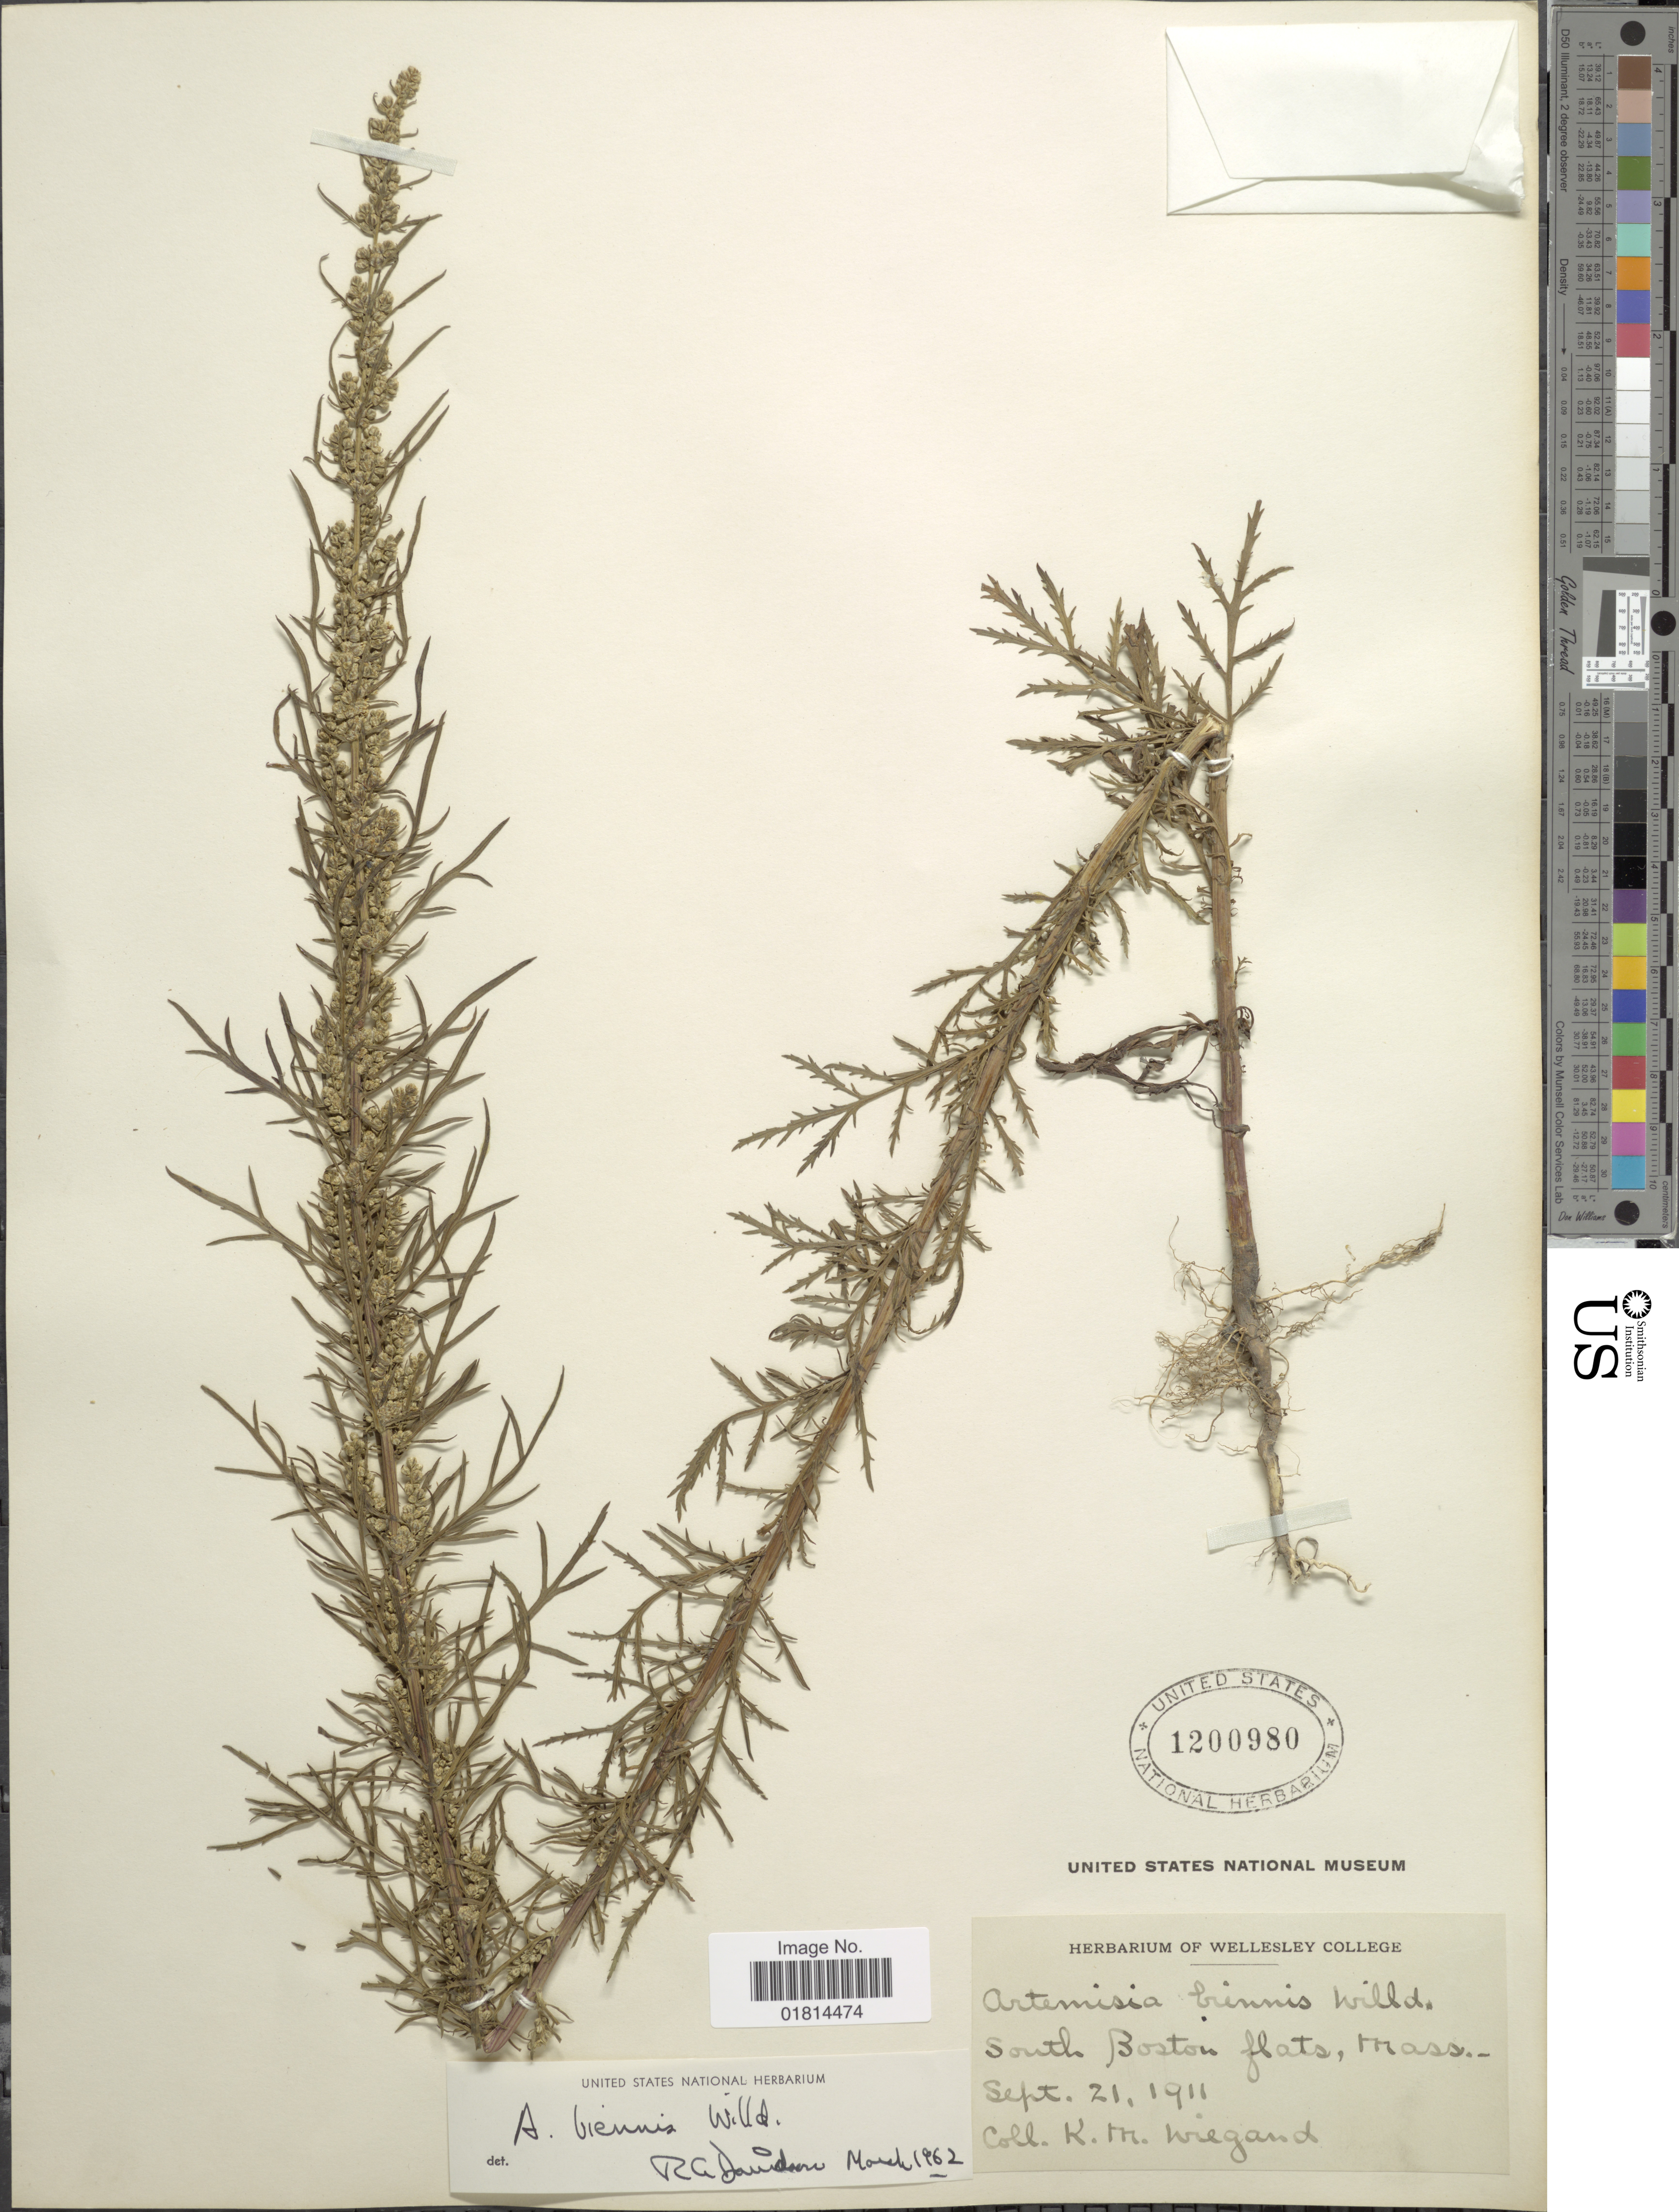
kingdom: Plantae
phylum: Tracheophyta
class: Magnoliopsida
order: Asterales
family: Asteraceae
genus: Artemisia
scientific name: Artemisia biennis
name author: Willd.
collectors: K. M. Wiegand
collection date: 1911-09-21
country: United States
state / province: Massachusetts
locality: South Boston flats, Mass.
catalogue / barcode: US 1200980